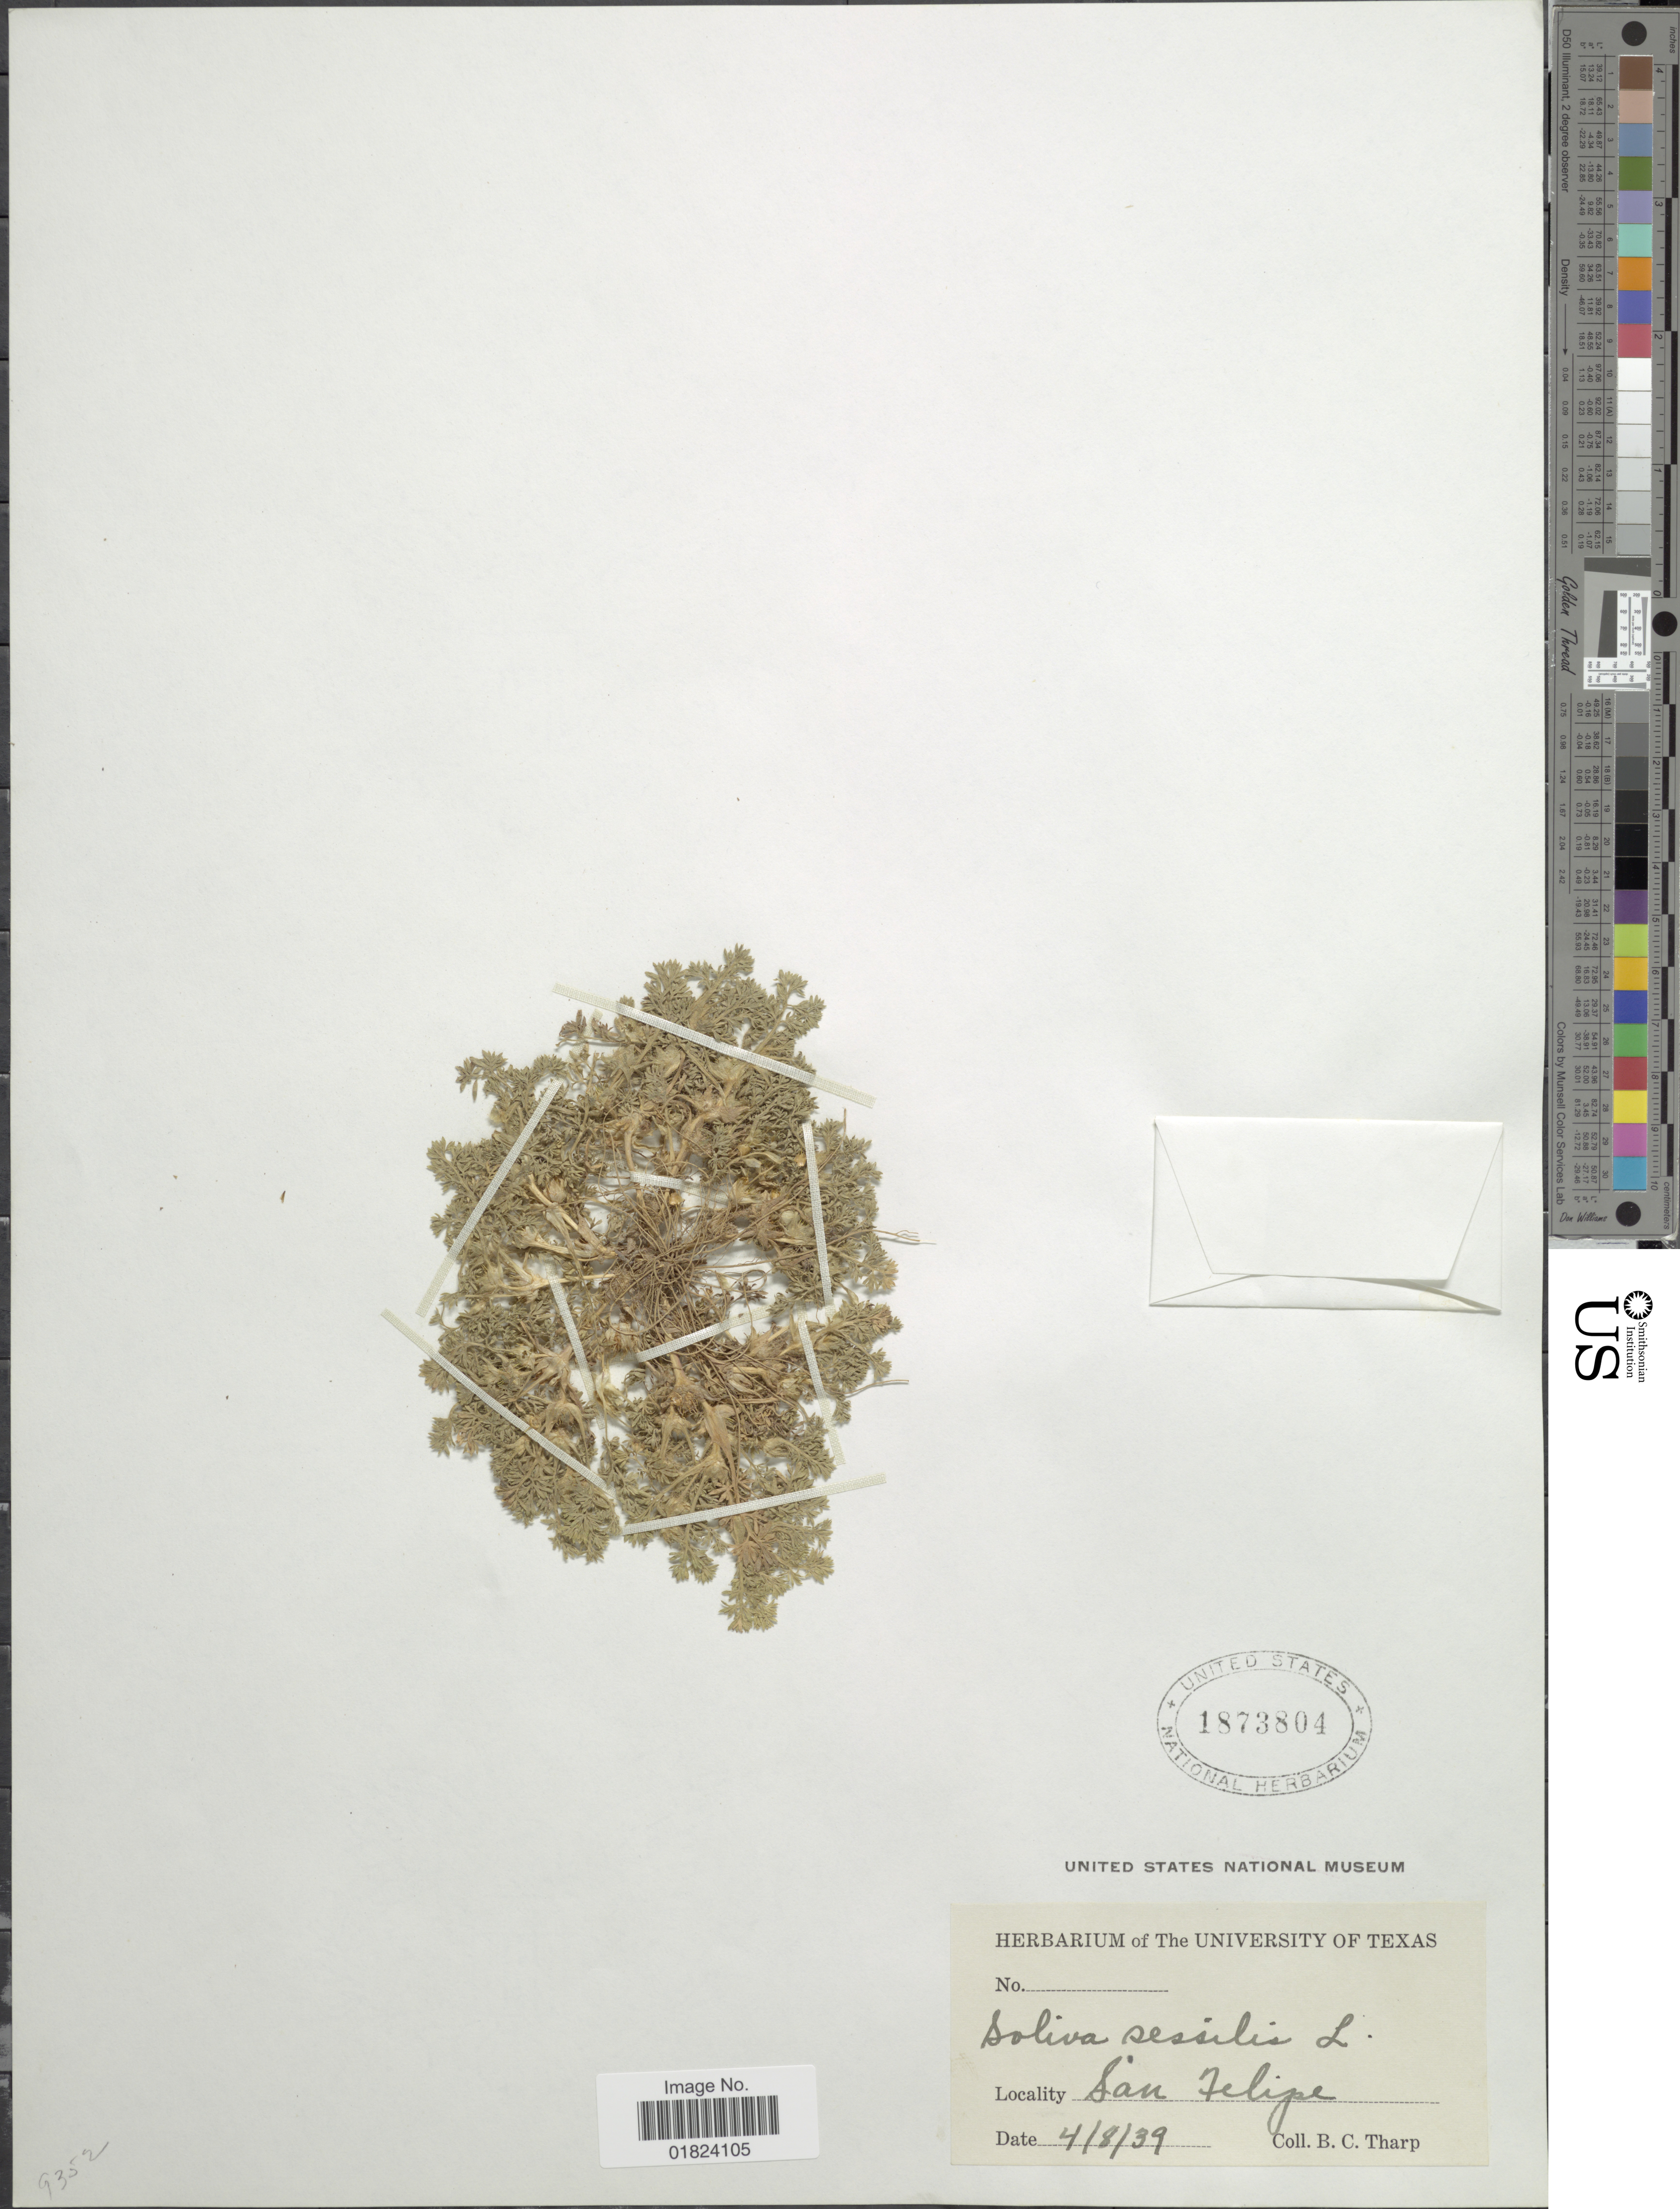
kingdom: Plantae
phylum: Tracheophyta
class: Magnoliopsida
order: Asterales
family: Asteraceae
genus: Soliva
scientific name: Soliva sessilis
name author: Ruiz & Pav.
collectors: B. C. Tharp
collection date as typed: Transcribed d/m/y: 4/8/39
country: United States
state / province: Texas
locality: San Felipe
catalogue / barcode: US 1873804